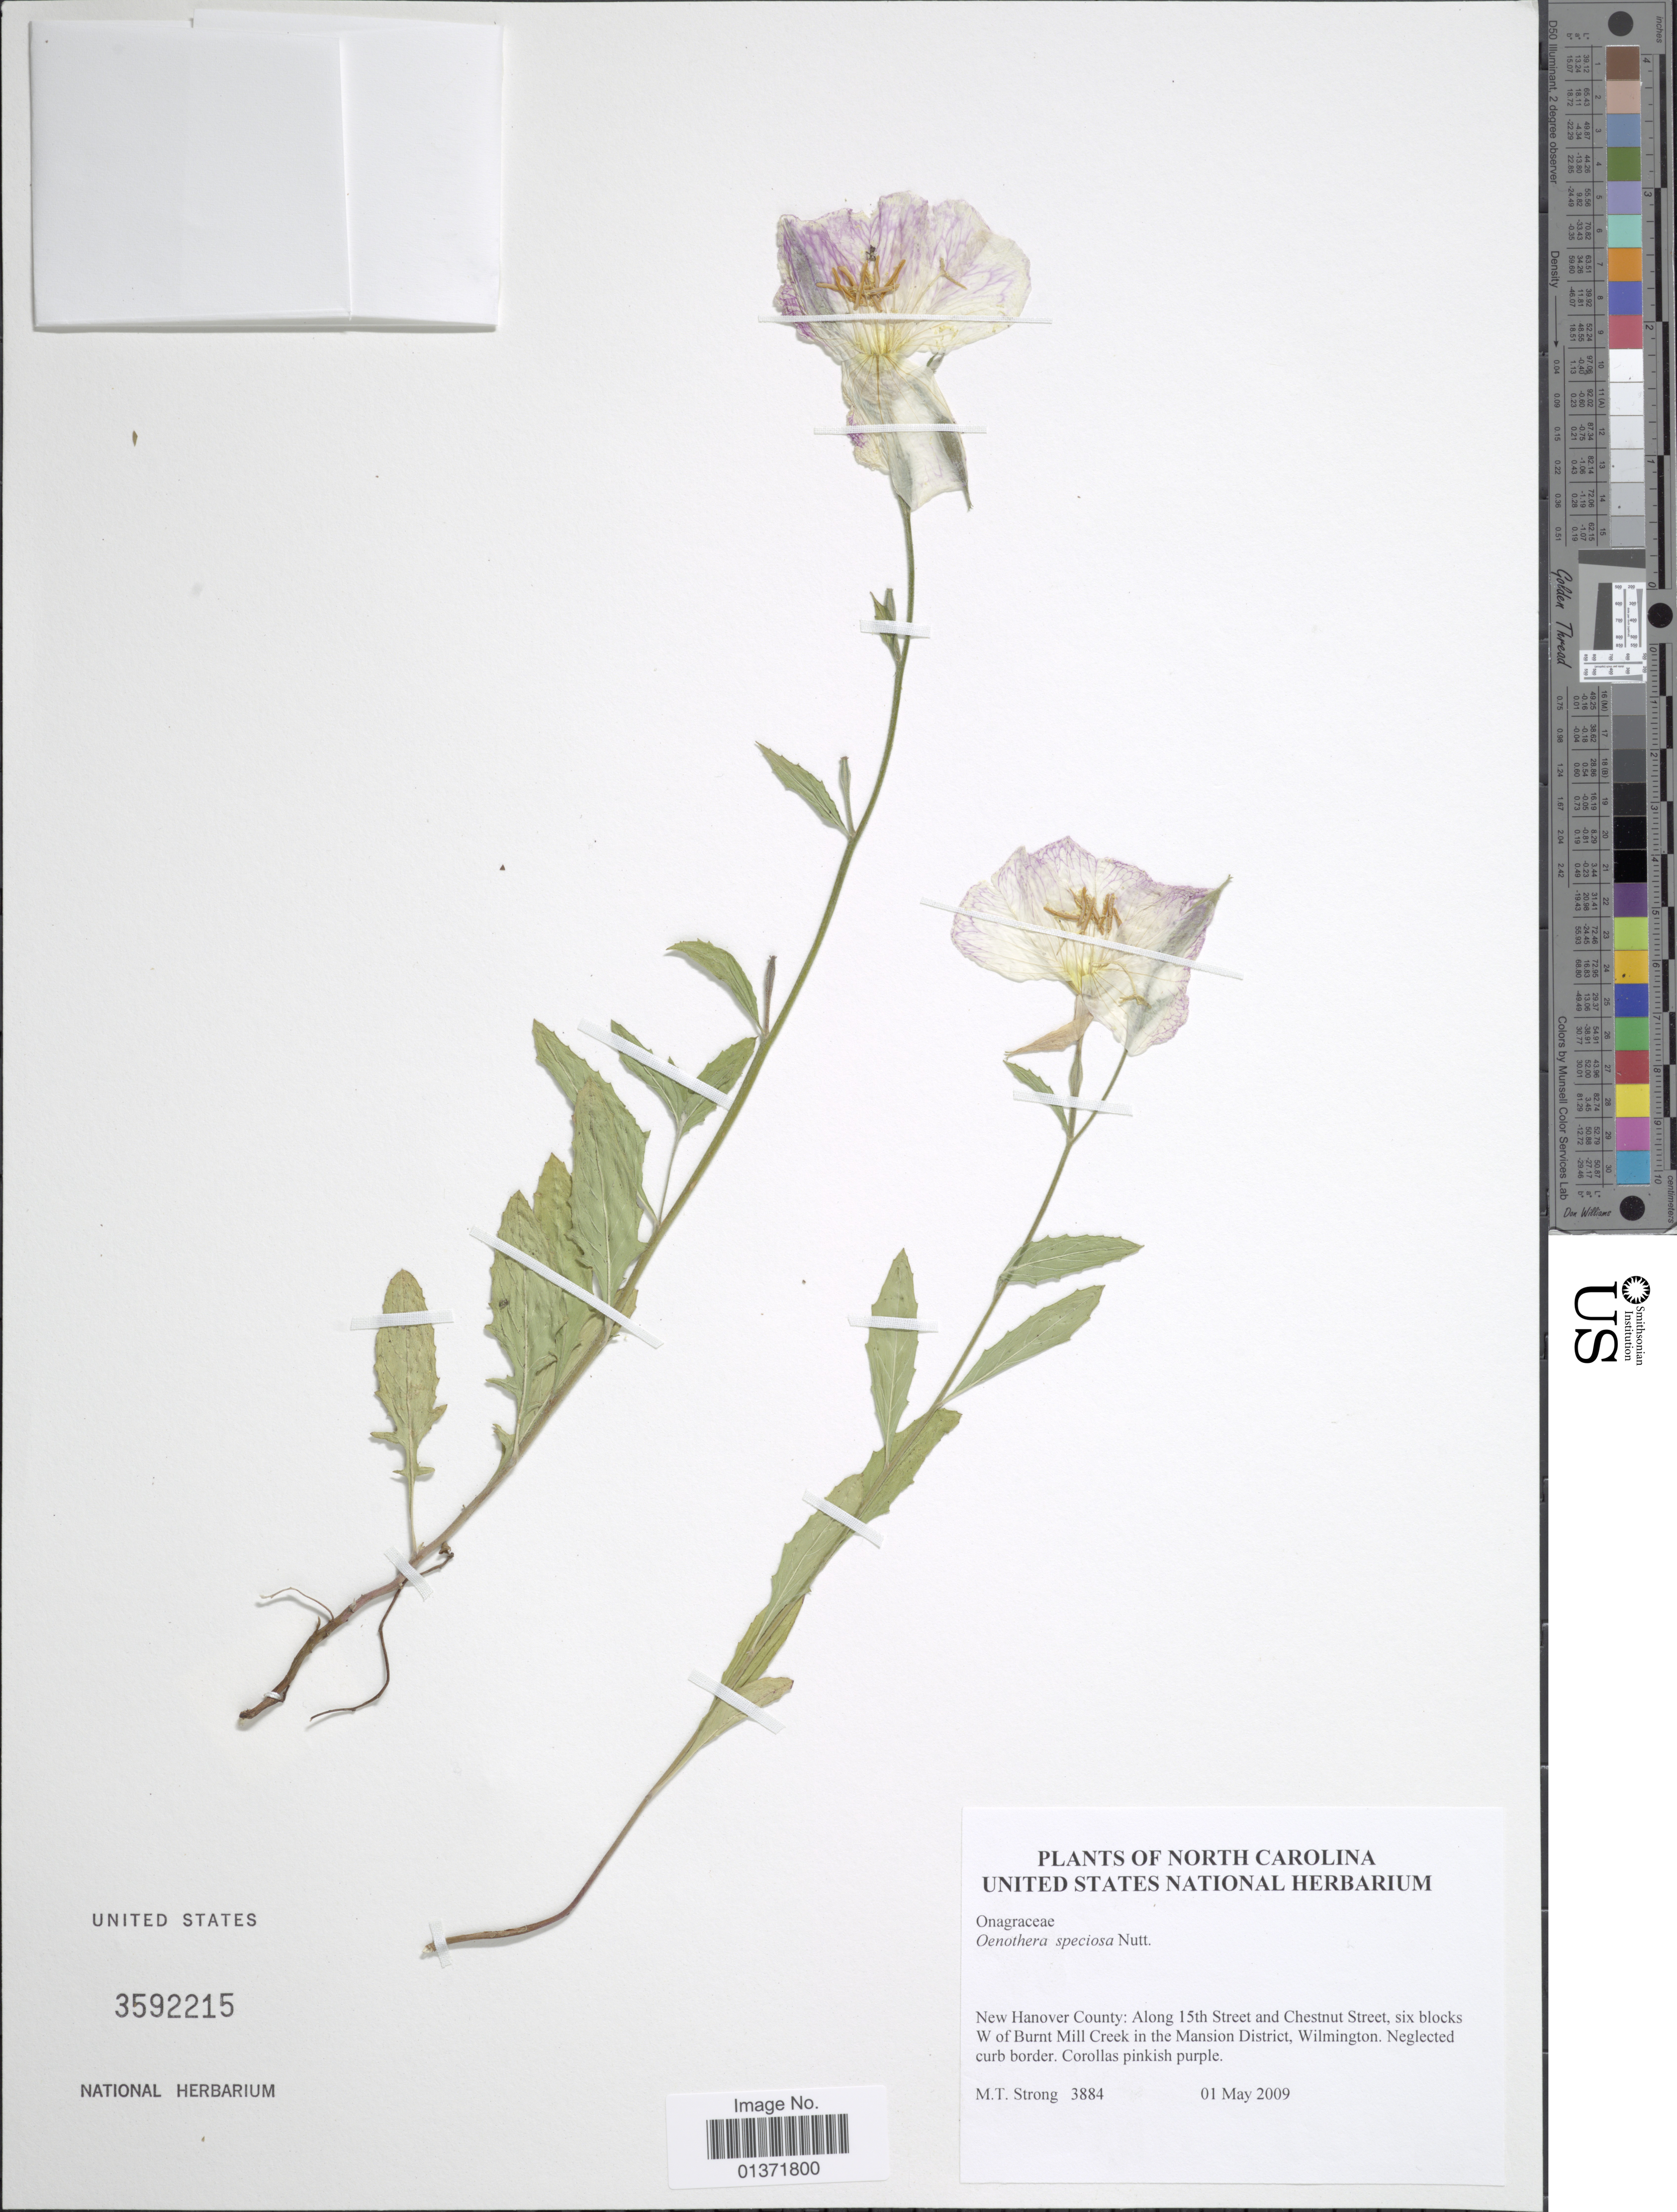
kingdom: Plantae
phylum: Tracheophyta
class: Magnoliopsida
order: Myrtales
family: Onagraceae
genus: Oenothera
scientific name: Oenothera speciosa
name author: Nutt.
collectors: M. T. Strong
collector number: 3884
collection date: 2009-05-01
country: United States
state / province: North Carolina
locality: New Hanover County: along 15th Street and Chestnut Street, six blocks W of Burnt Mill Creek in the Mansion District, Wilmington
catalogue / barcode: US 3592215